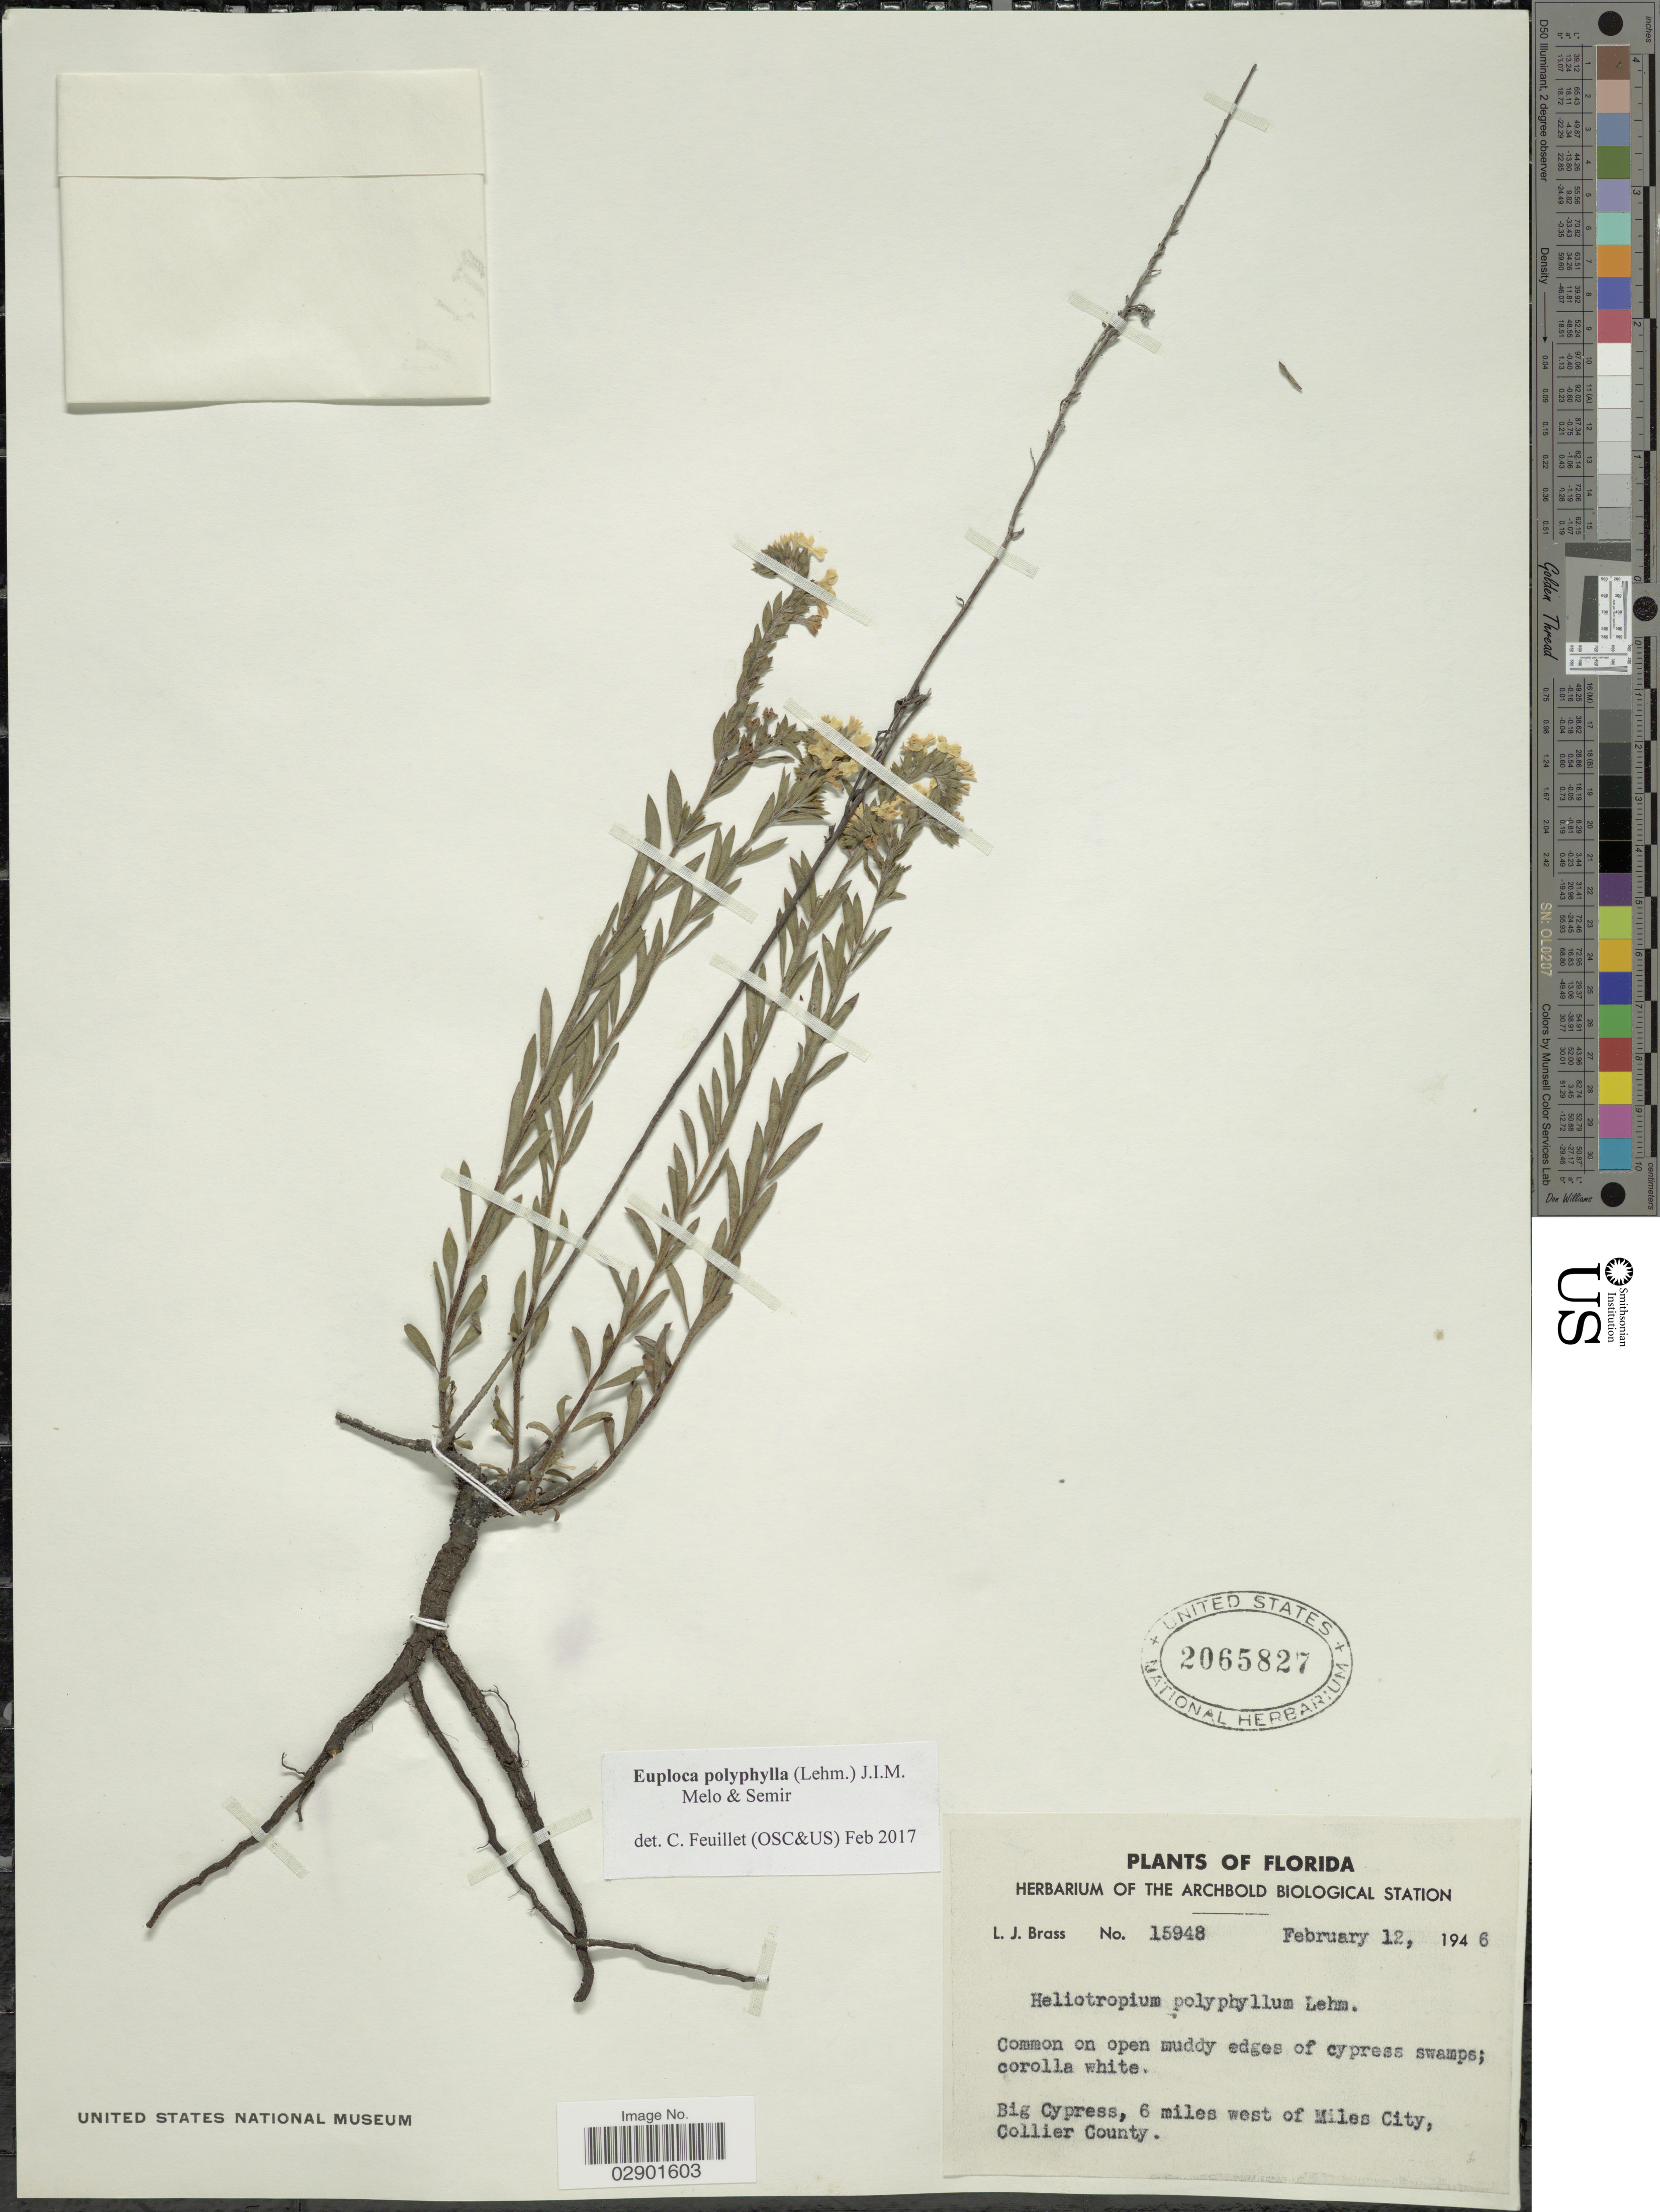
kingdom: Plantae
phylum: Tracheophyta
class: Magnoliopsida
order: Boraginales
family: Heliotropiaceae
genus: Euploca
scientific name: Euploca polyphylla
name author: (Lehm.) J.I.M. Melo & Semir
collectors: L. J. Brass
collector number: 15948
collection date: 1946-02-12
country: United States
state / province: Florida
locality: Big Cypress, 6 miles west of Miles City, Collier County.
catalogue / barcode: US 2065827